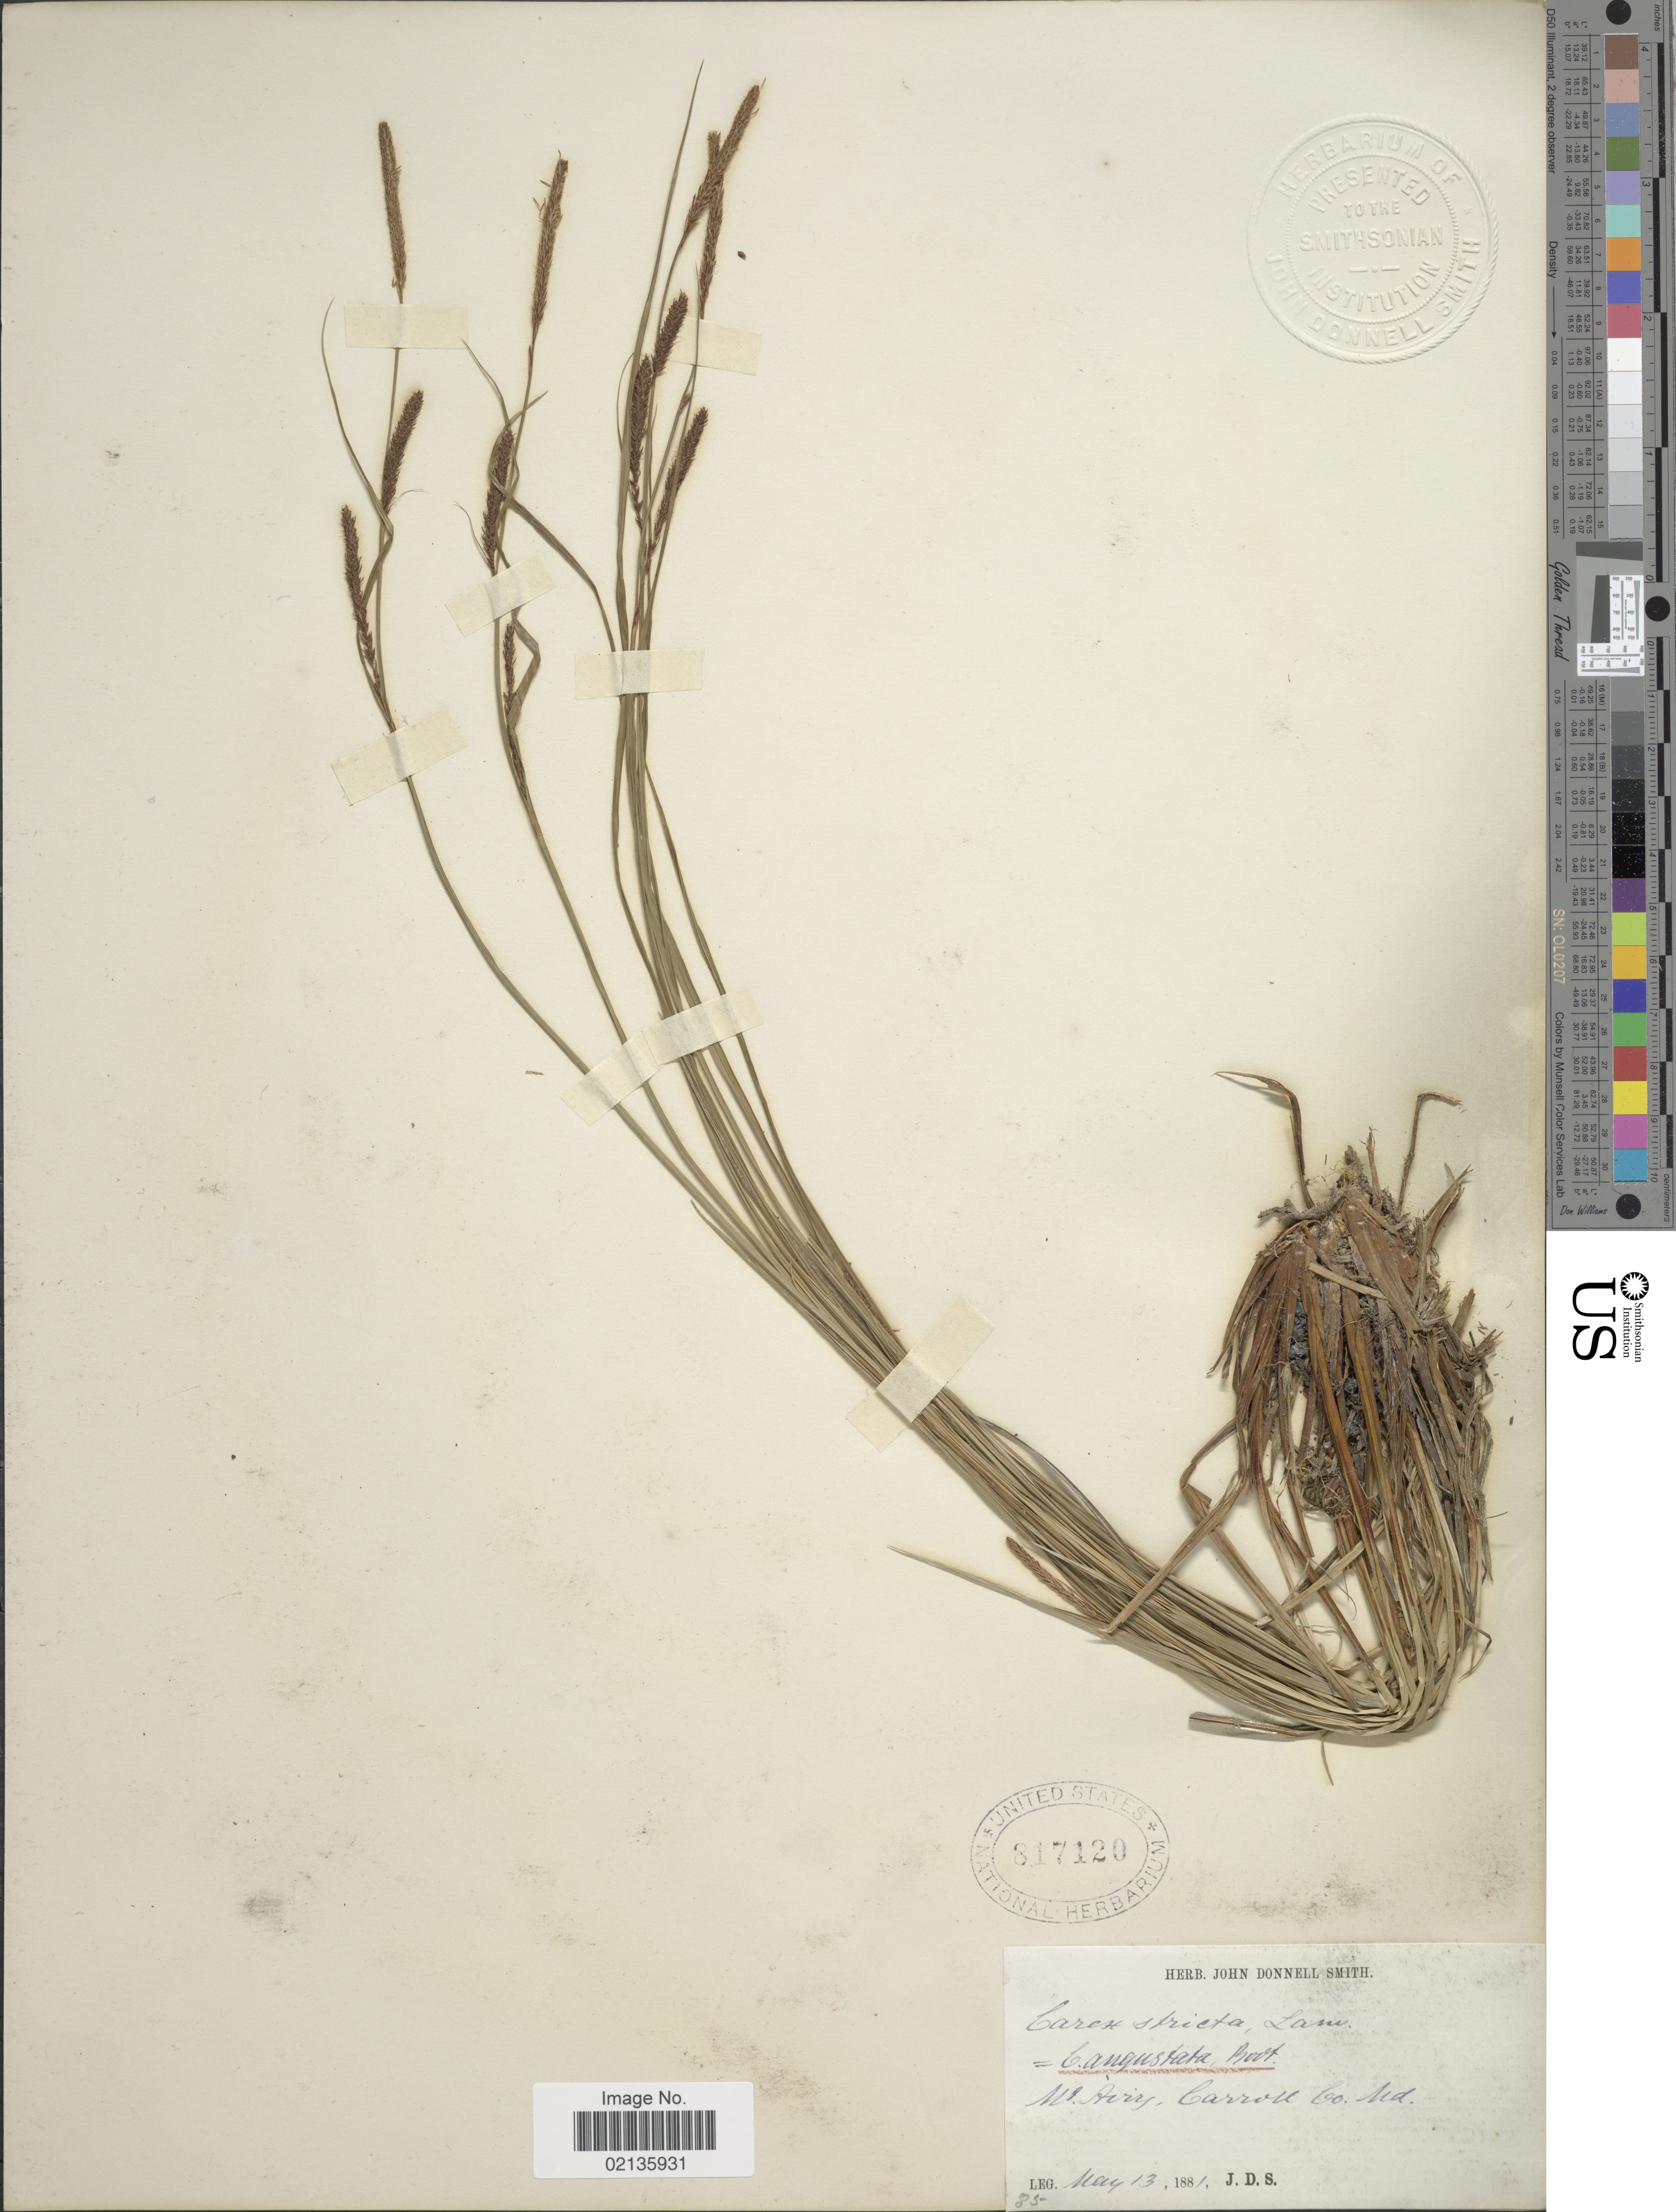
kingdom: Plantae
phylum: Tracheophyta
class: Liliopsida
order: Poales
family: Cyperaceae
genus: Carex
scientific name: Carex stricta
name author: Lam.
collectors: J. Donnell Smith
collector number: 85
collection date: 1881-05-13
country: United States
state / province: Maryland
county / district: Carroll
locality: Mt. Airy, Carroll Co., Md.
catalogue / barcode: US 817120